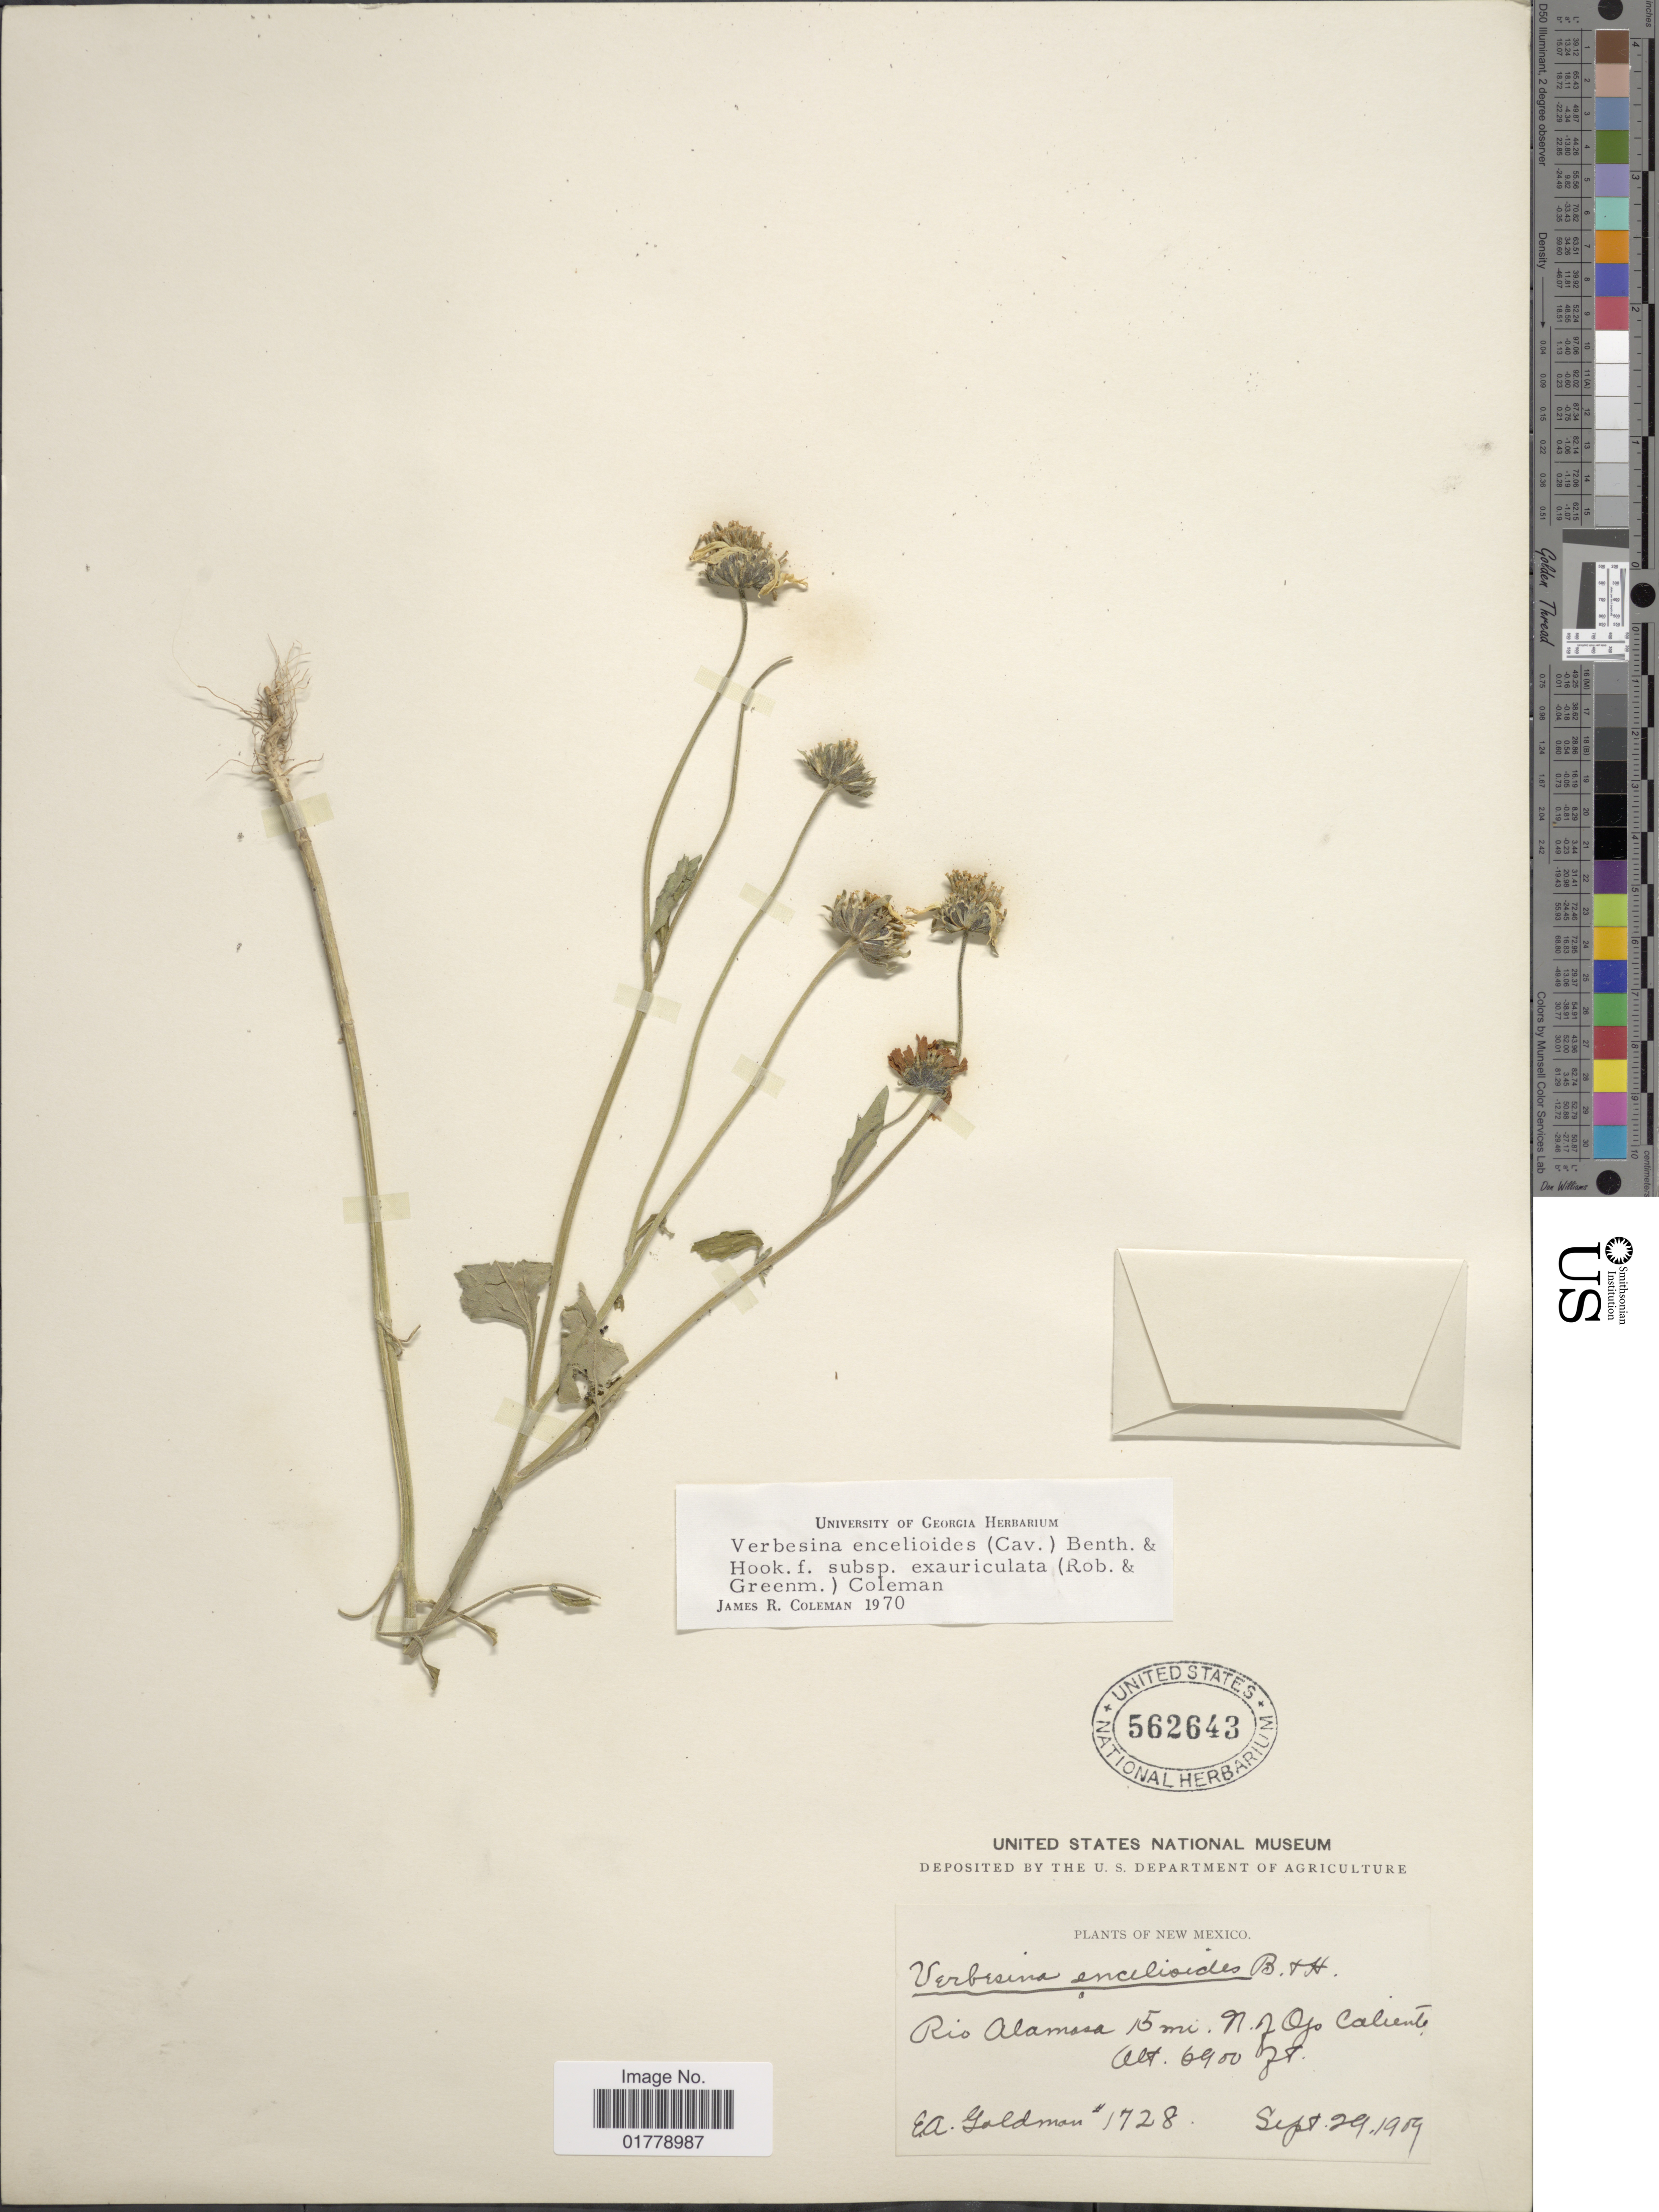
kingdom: Plantae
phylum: Tracheophyta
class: Magnoliopsida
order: Asterales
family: Asteraceae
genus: Verbesina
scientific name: Verbesina encelioides var. cana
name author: (B.L. Rob.) Greenm.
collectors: E. A. Goldman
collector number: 1728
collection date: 1909-09-29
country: United States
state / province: New Mexico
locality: Rio Alamasa 15 mi. N. of Ojo Caliente.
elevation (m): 2103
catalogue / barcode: US 562643